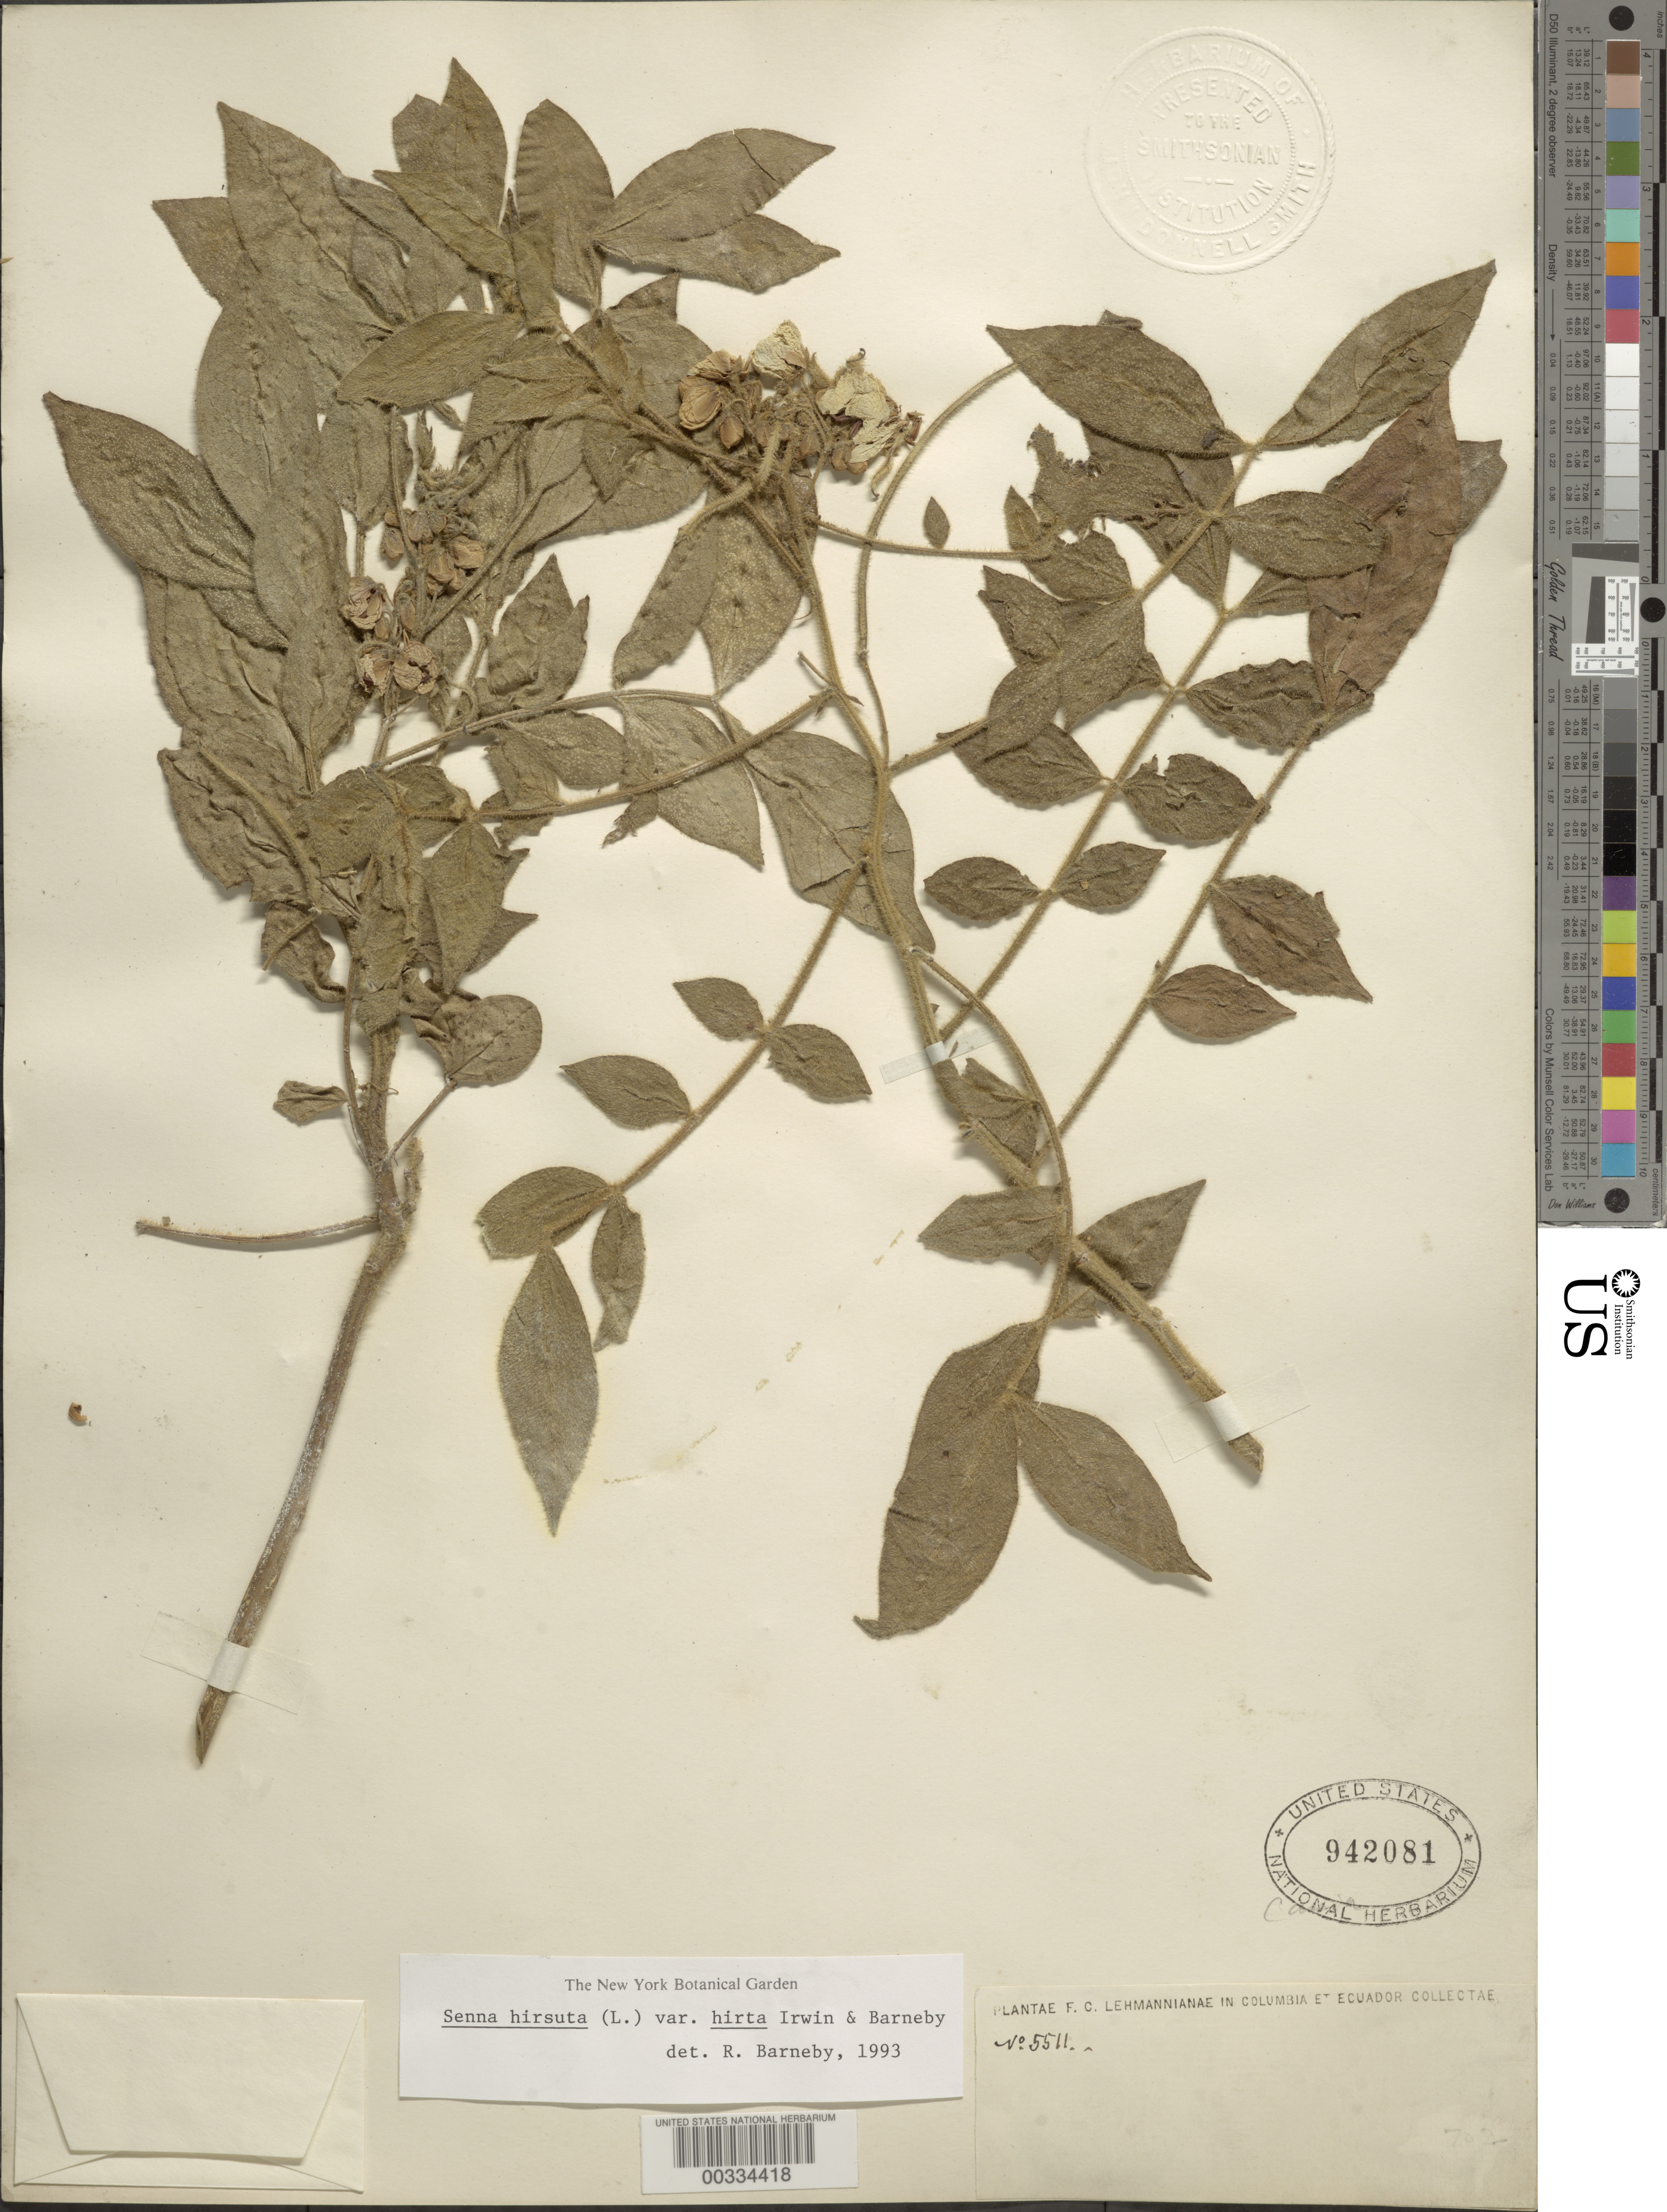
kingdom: Plantae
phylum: Tracheophyta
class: Magnoliopsida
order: Fabales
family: Fabaceae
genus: Senna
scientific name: Senna hirsuta var. hirta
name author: H.S. Irwin & Barneby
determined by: Barneby, Rupert C., (NY)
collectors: F. C. Lehmann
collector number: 5511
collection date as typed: May ---- to -- Jun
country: Colombia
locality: Popayan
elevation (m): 1600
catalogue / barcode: US 942081